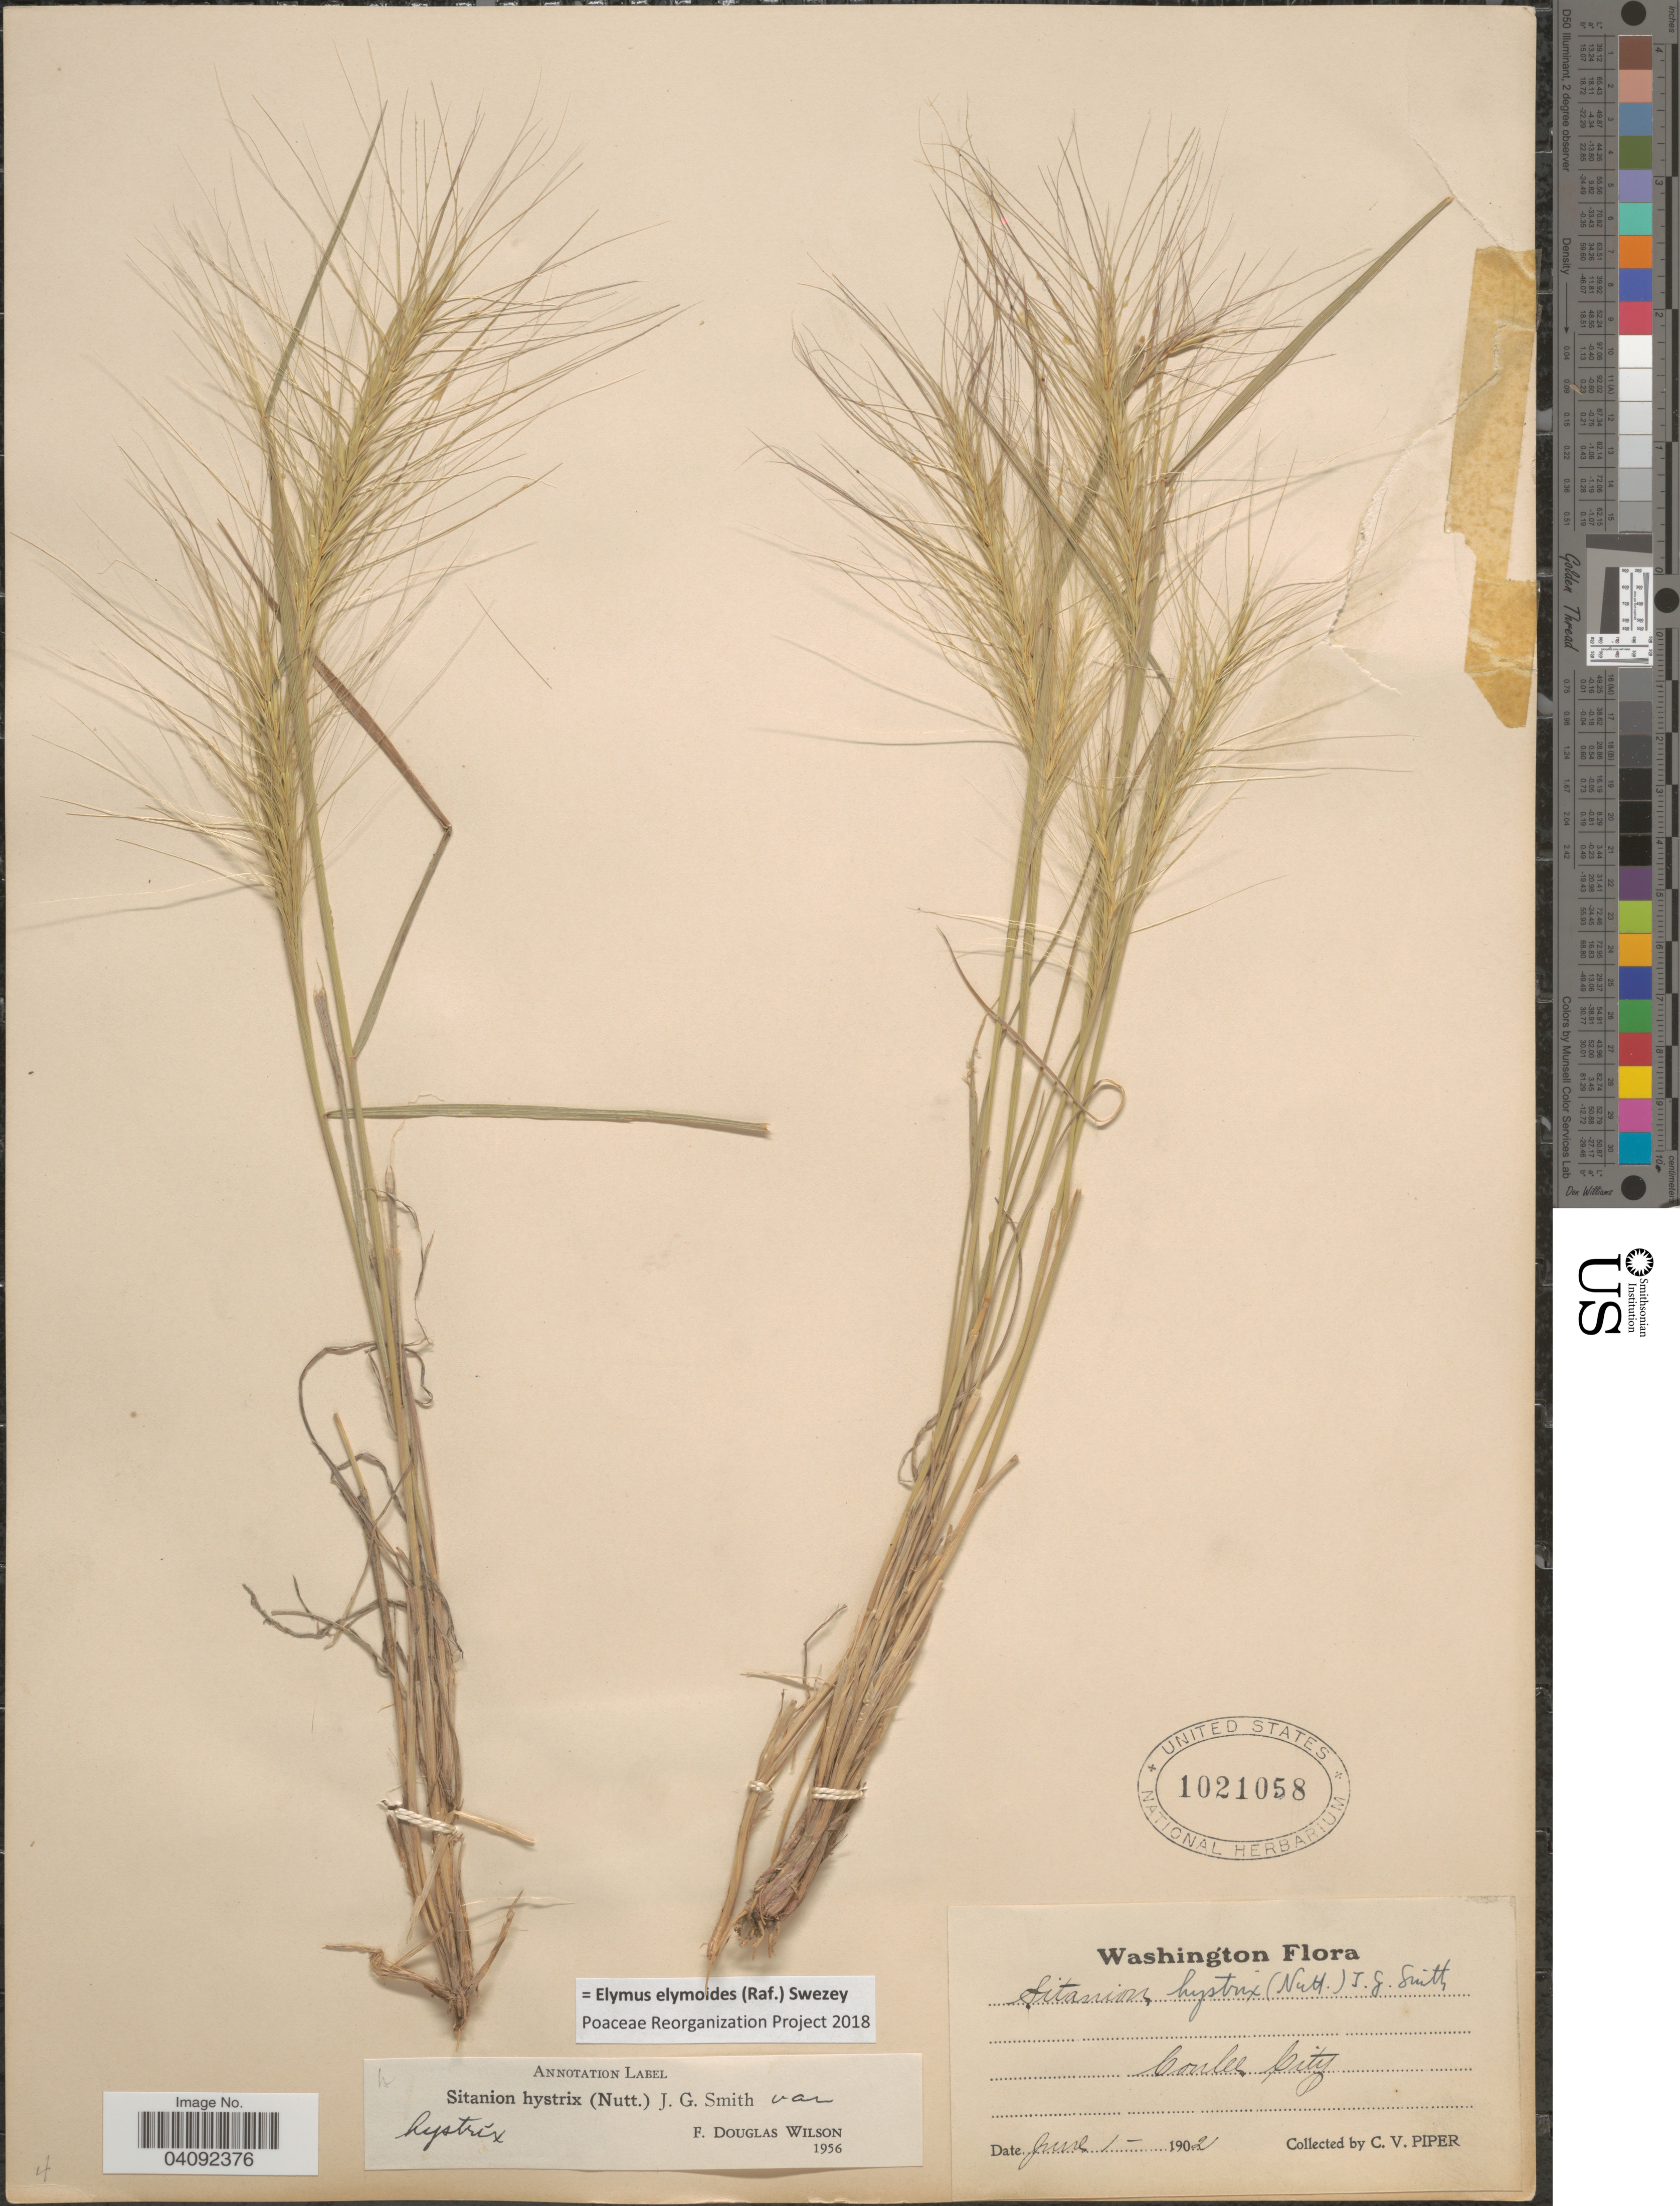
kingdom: Plantae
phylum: Tracheophyta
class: Liliopsida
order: Poales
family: Poaceae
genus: Elymus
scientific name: Elymus elymoides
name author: (Raf.) Swezey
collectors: C. V. Piper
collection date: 1902-06-01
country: United States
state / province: Washington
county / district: Grant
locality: Coulee City.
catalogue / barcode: US 1021058